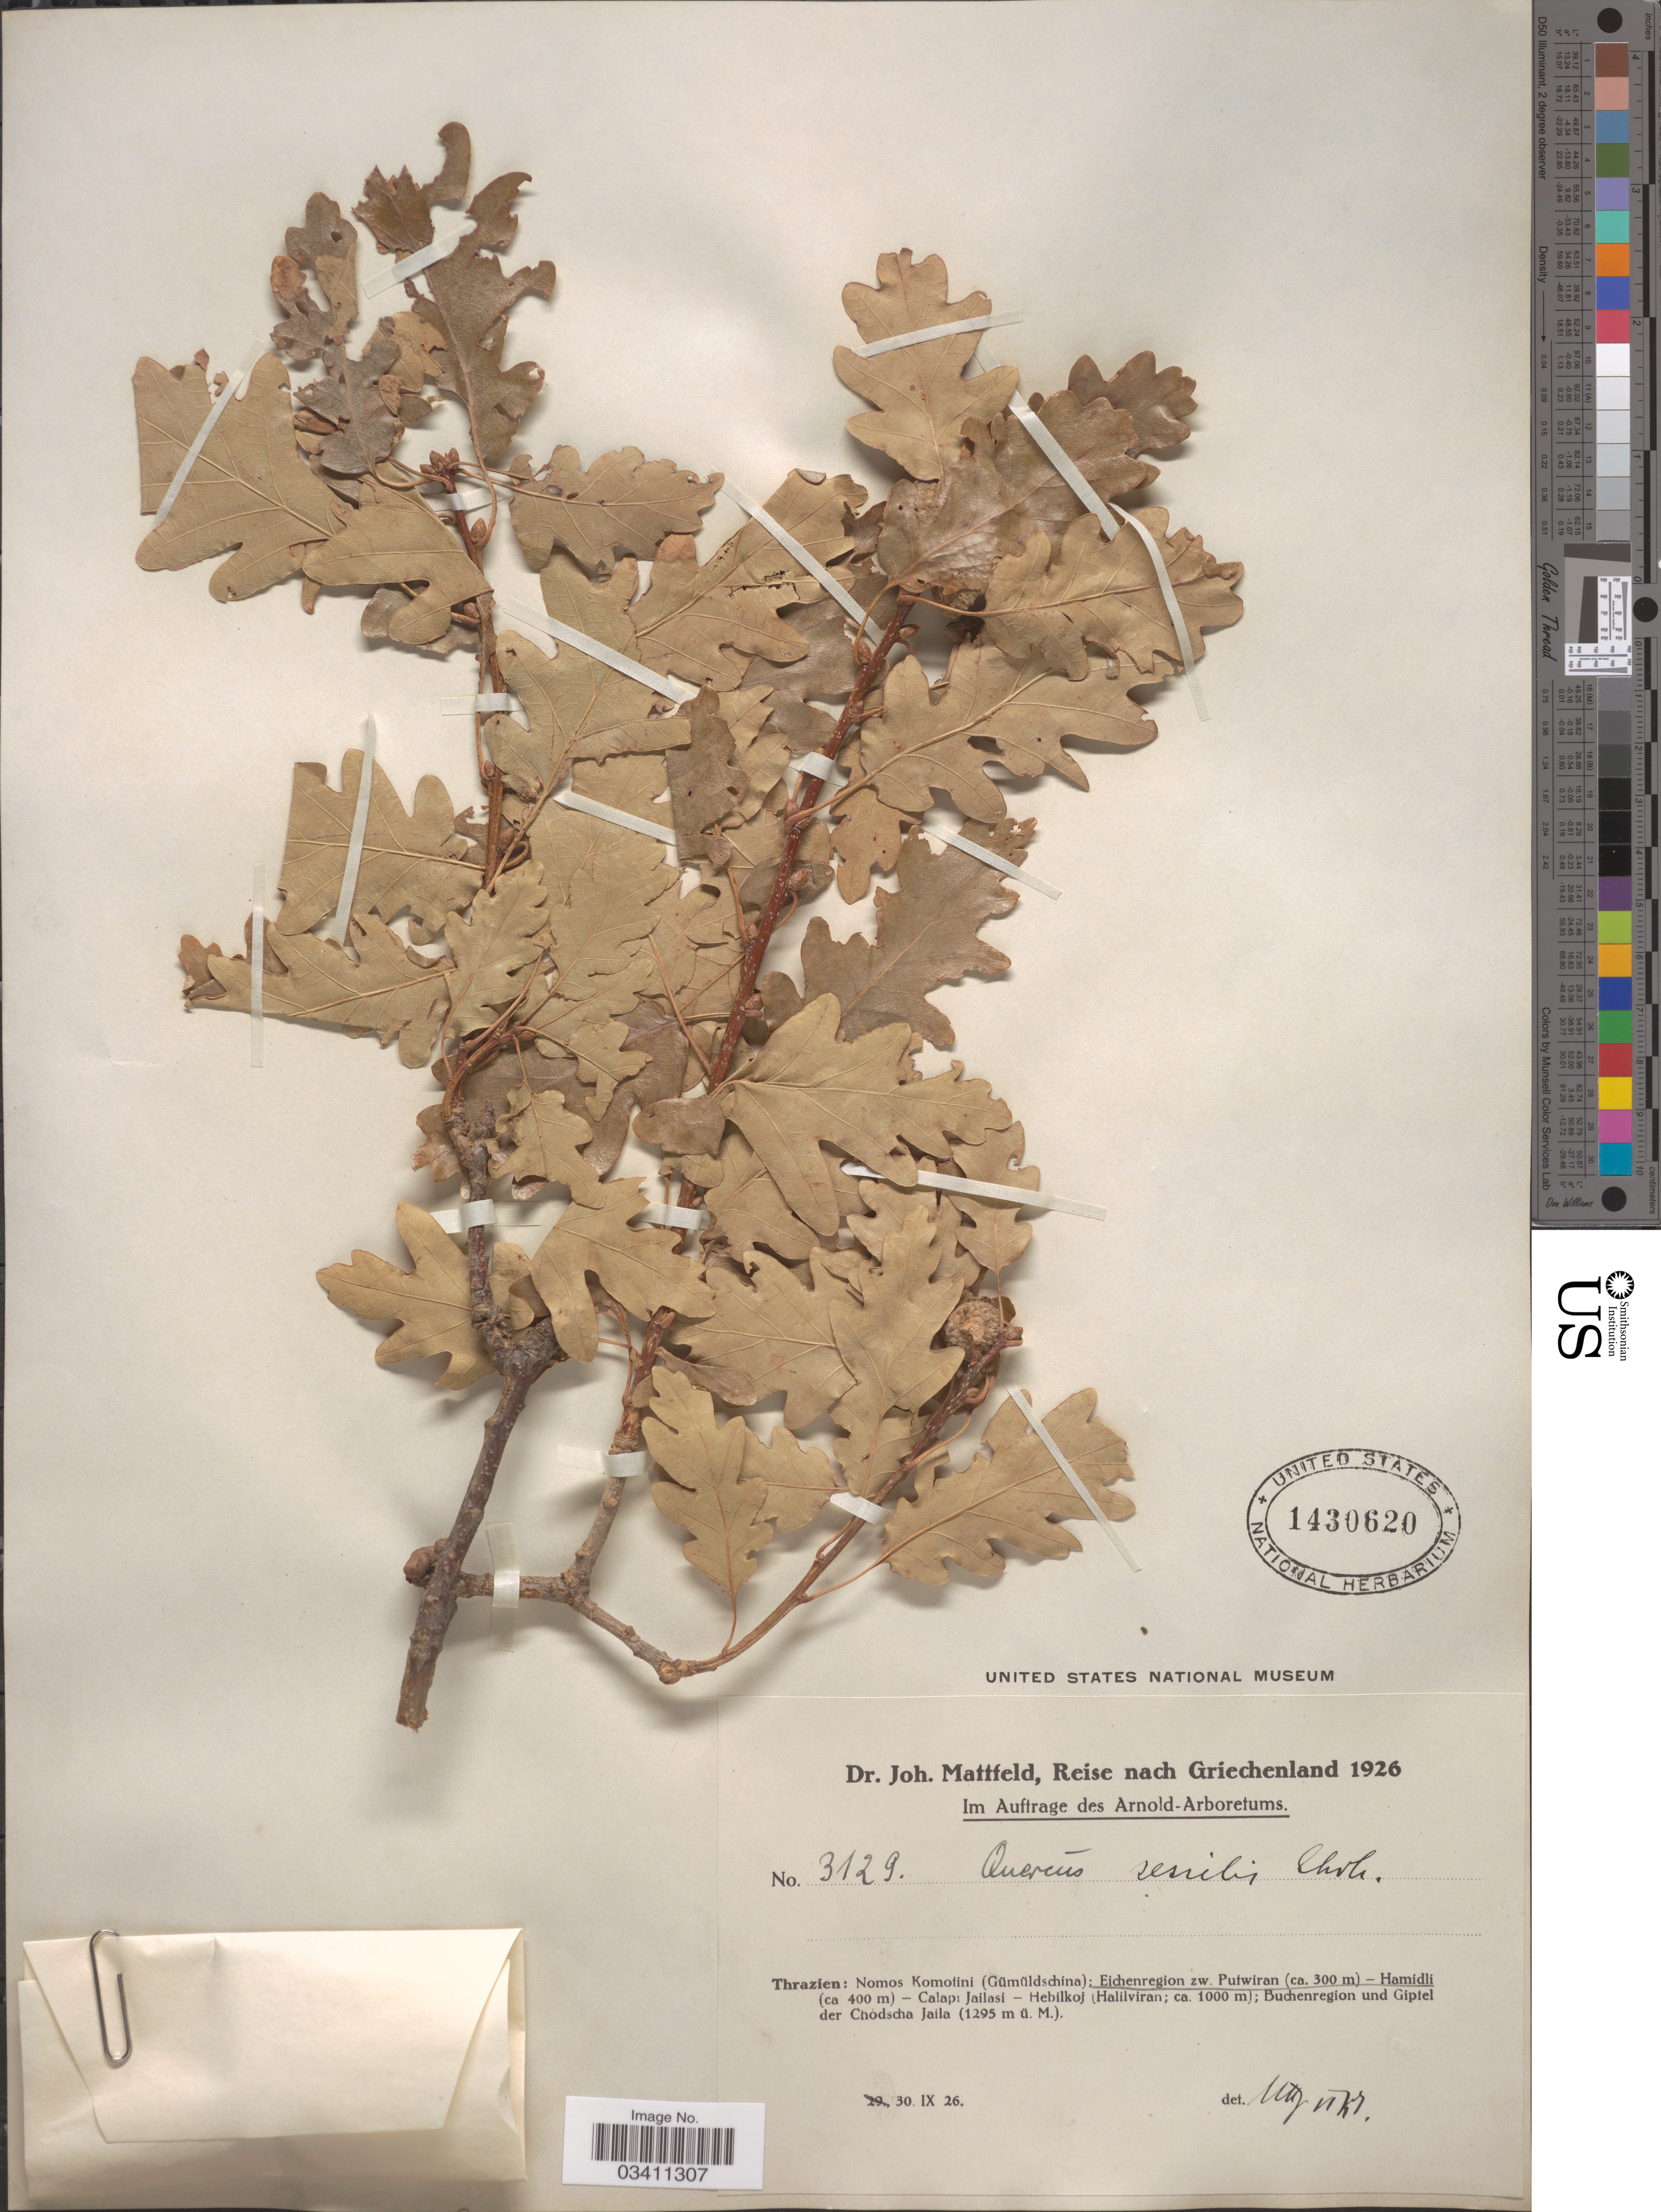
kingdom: Plantae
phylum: Tracheophyta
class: Magnoliopsida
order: Fagales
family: Fagaceae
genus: Quercus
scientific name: Quercus sessilis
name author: Ehrh.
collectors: J. Mattfeld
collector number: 3129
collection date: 1926-09-30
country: Greece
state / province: East Macedonia and Thrace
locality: Griechenland. Thrazien: Eichenregion zw. Putwiran - Hamidli.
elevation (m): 300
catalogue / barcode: US 1430620